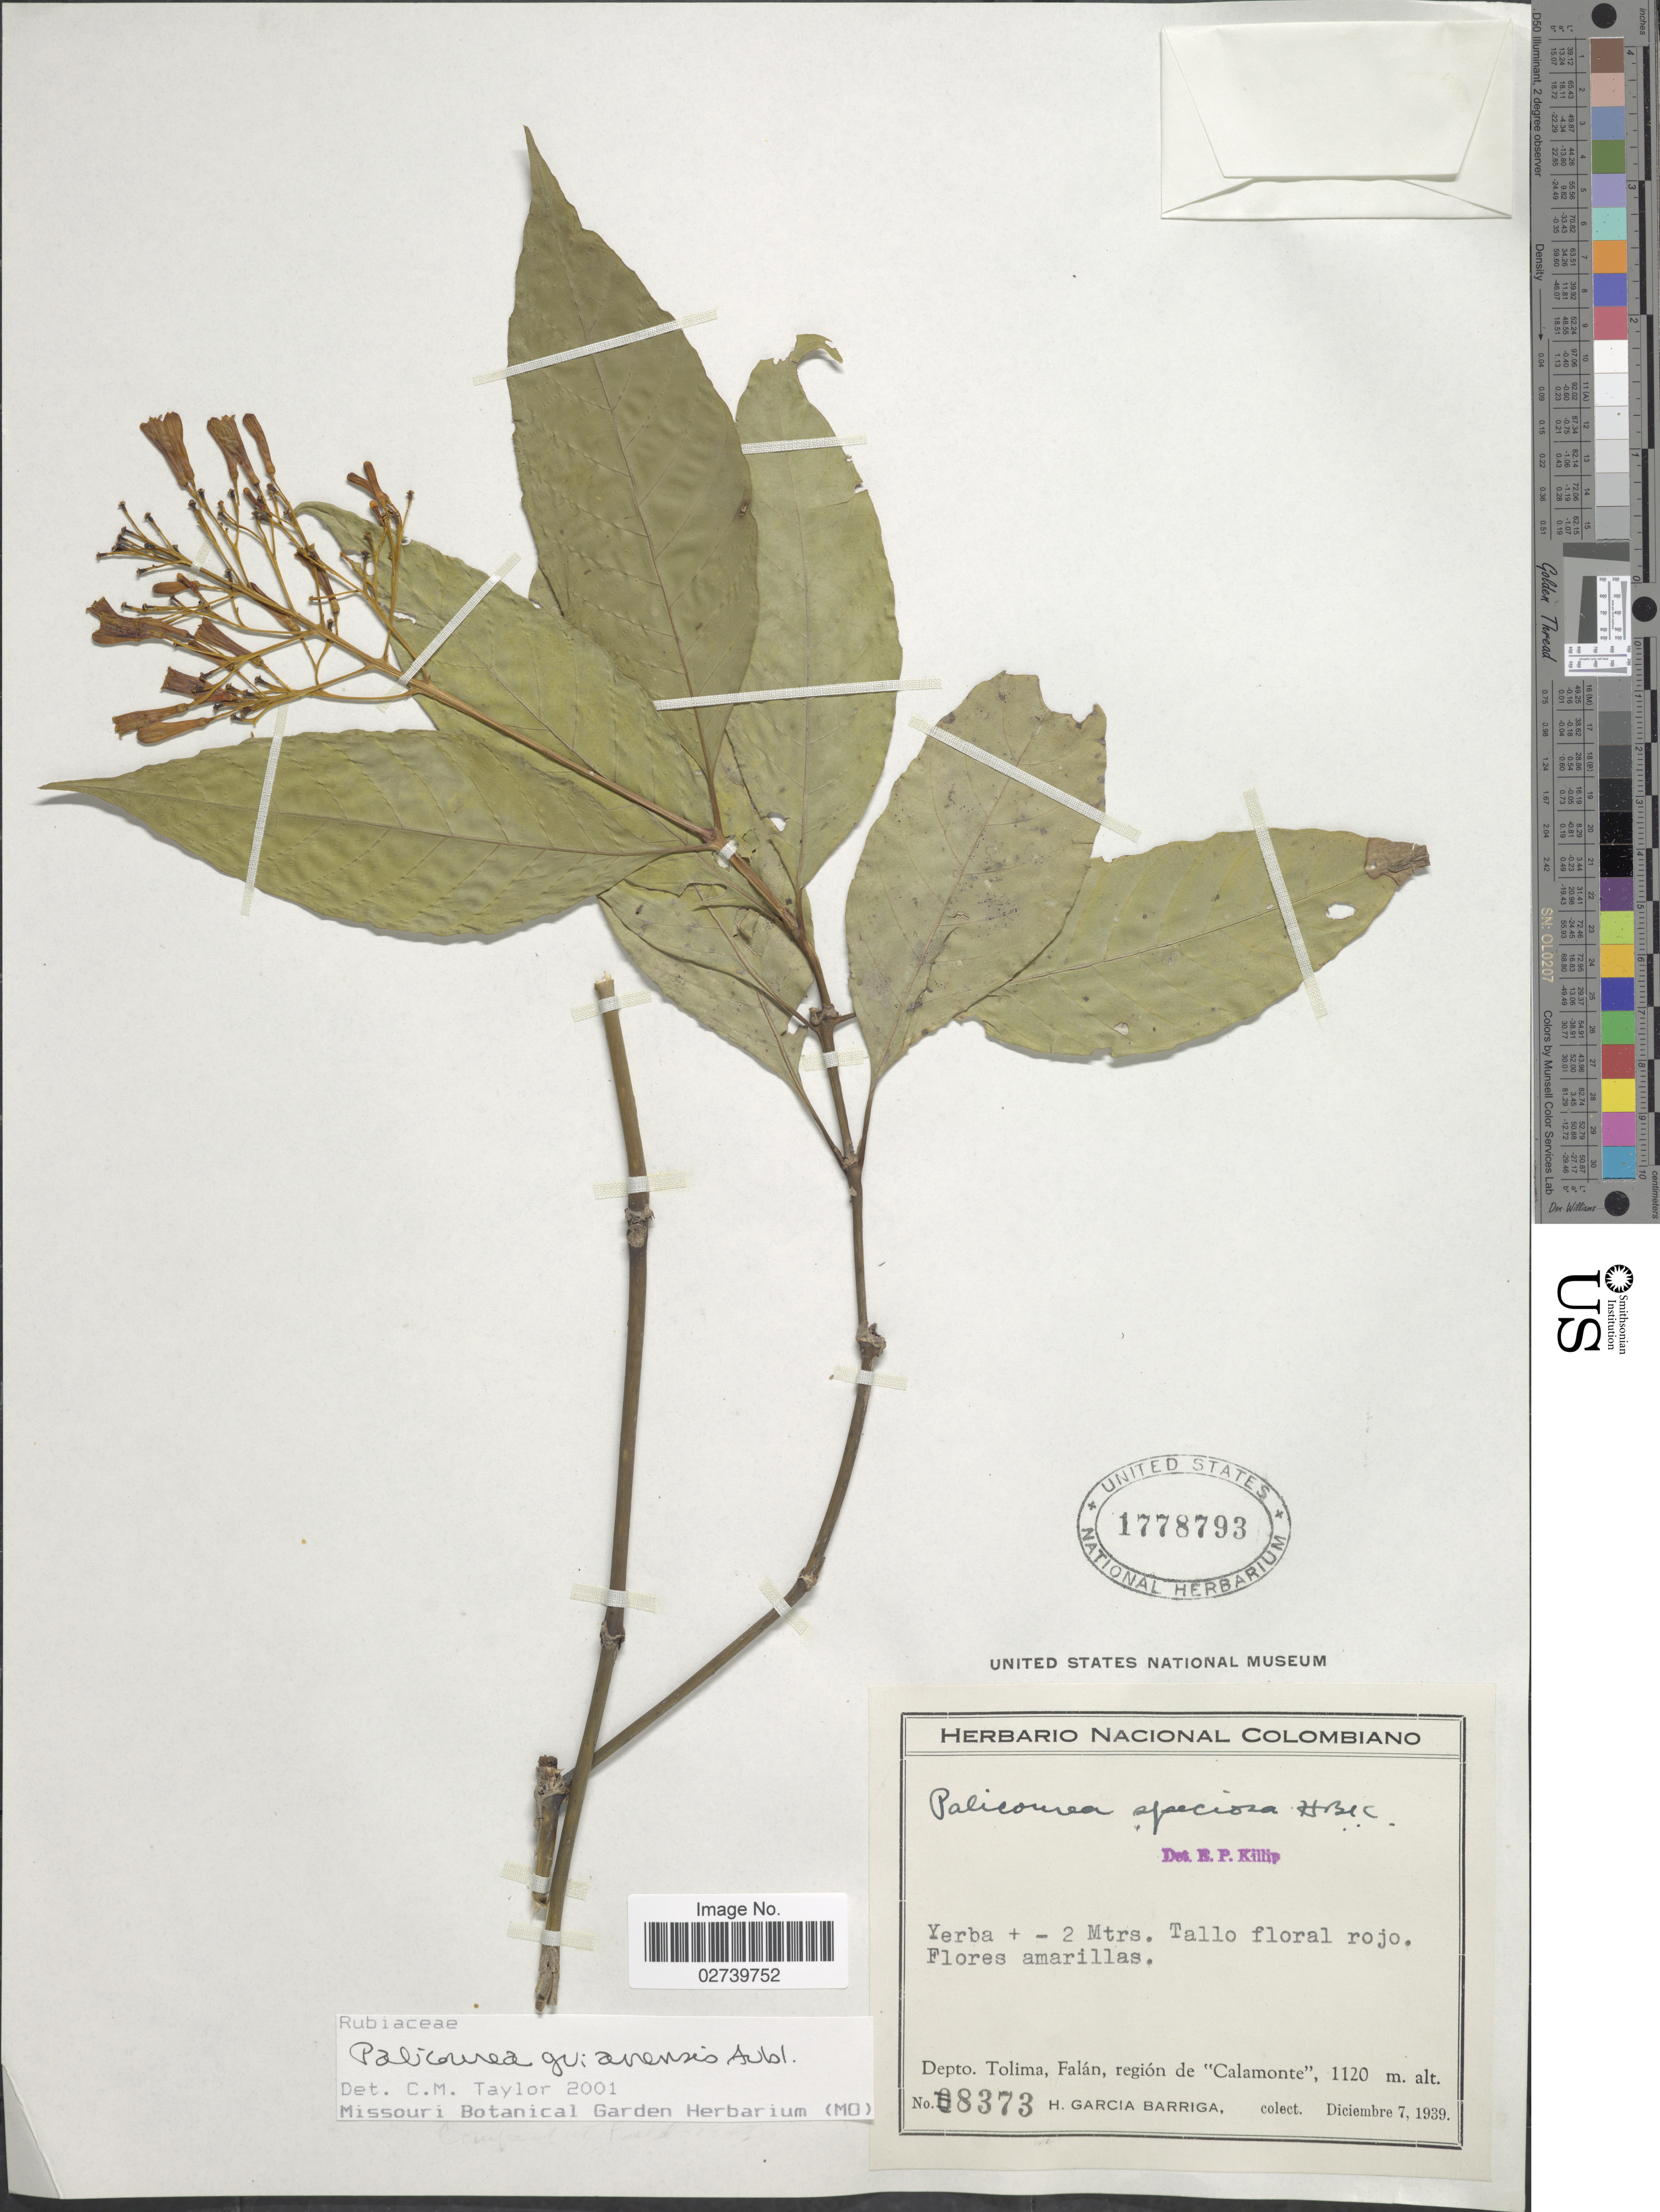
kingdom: Plantae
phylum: Tracheophyta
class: Magnoliopsida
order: Gentianales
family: Rubiaceae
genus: Palicourea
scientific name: Palicourea guianensis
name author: Aubl.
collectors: H. García Barriga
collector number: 8373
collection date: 1939-12-07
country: Colombia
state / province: Tolima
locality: Falán, región de "Calamonte"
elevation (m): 1120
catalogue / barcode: US 1778793